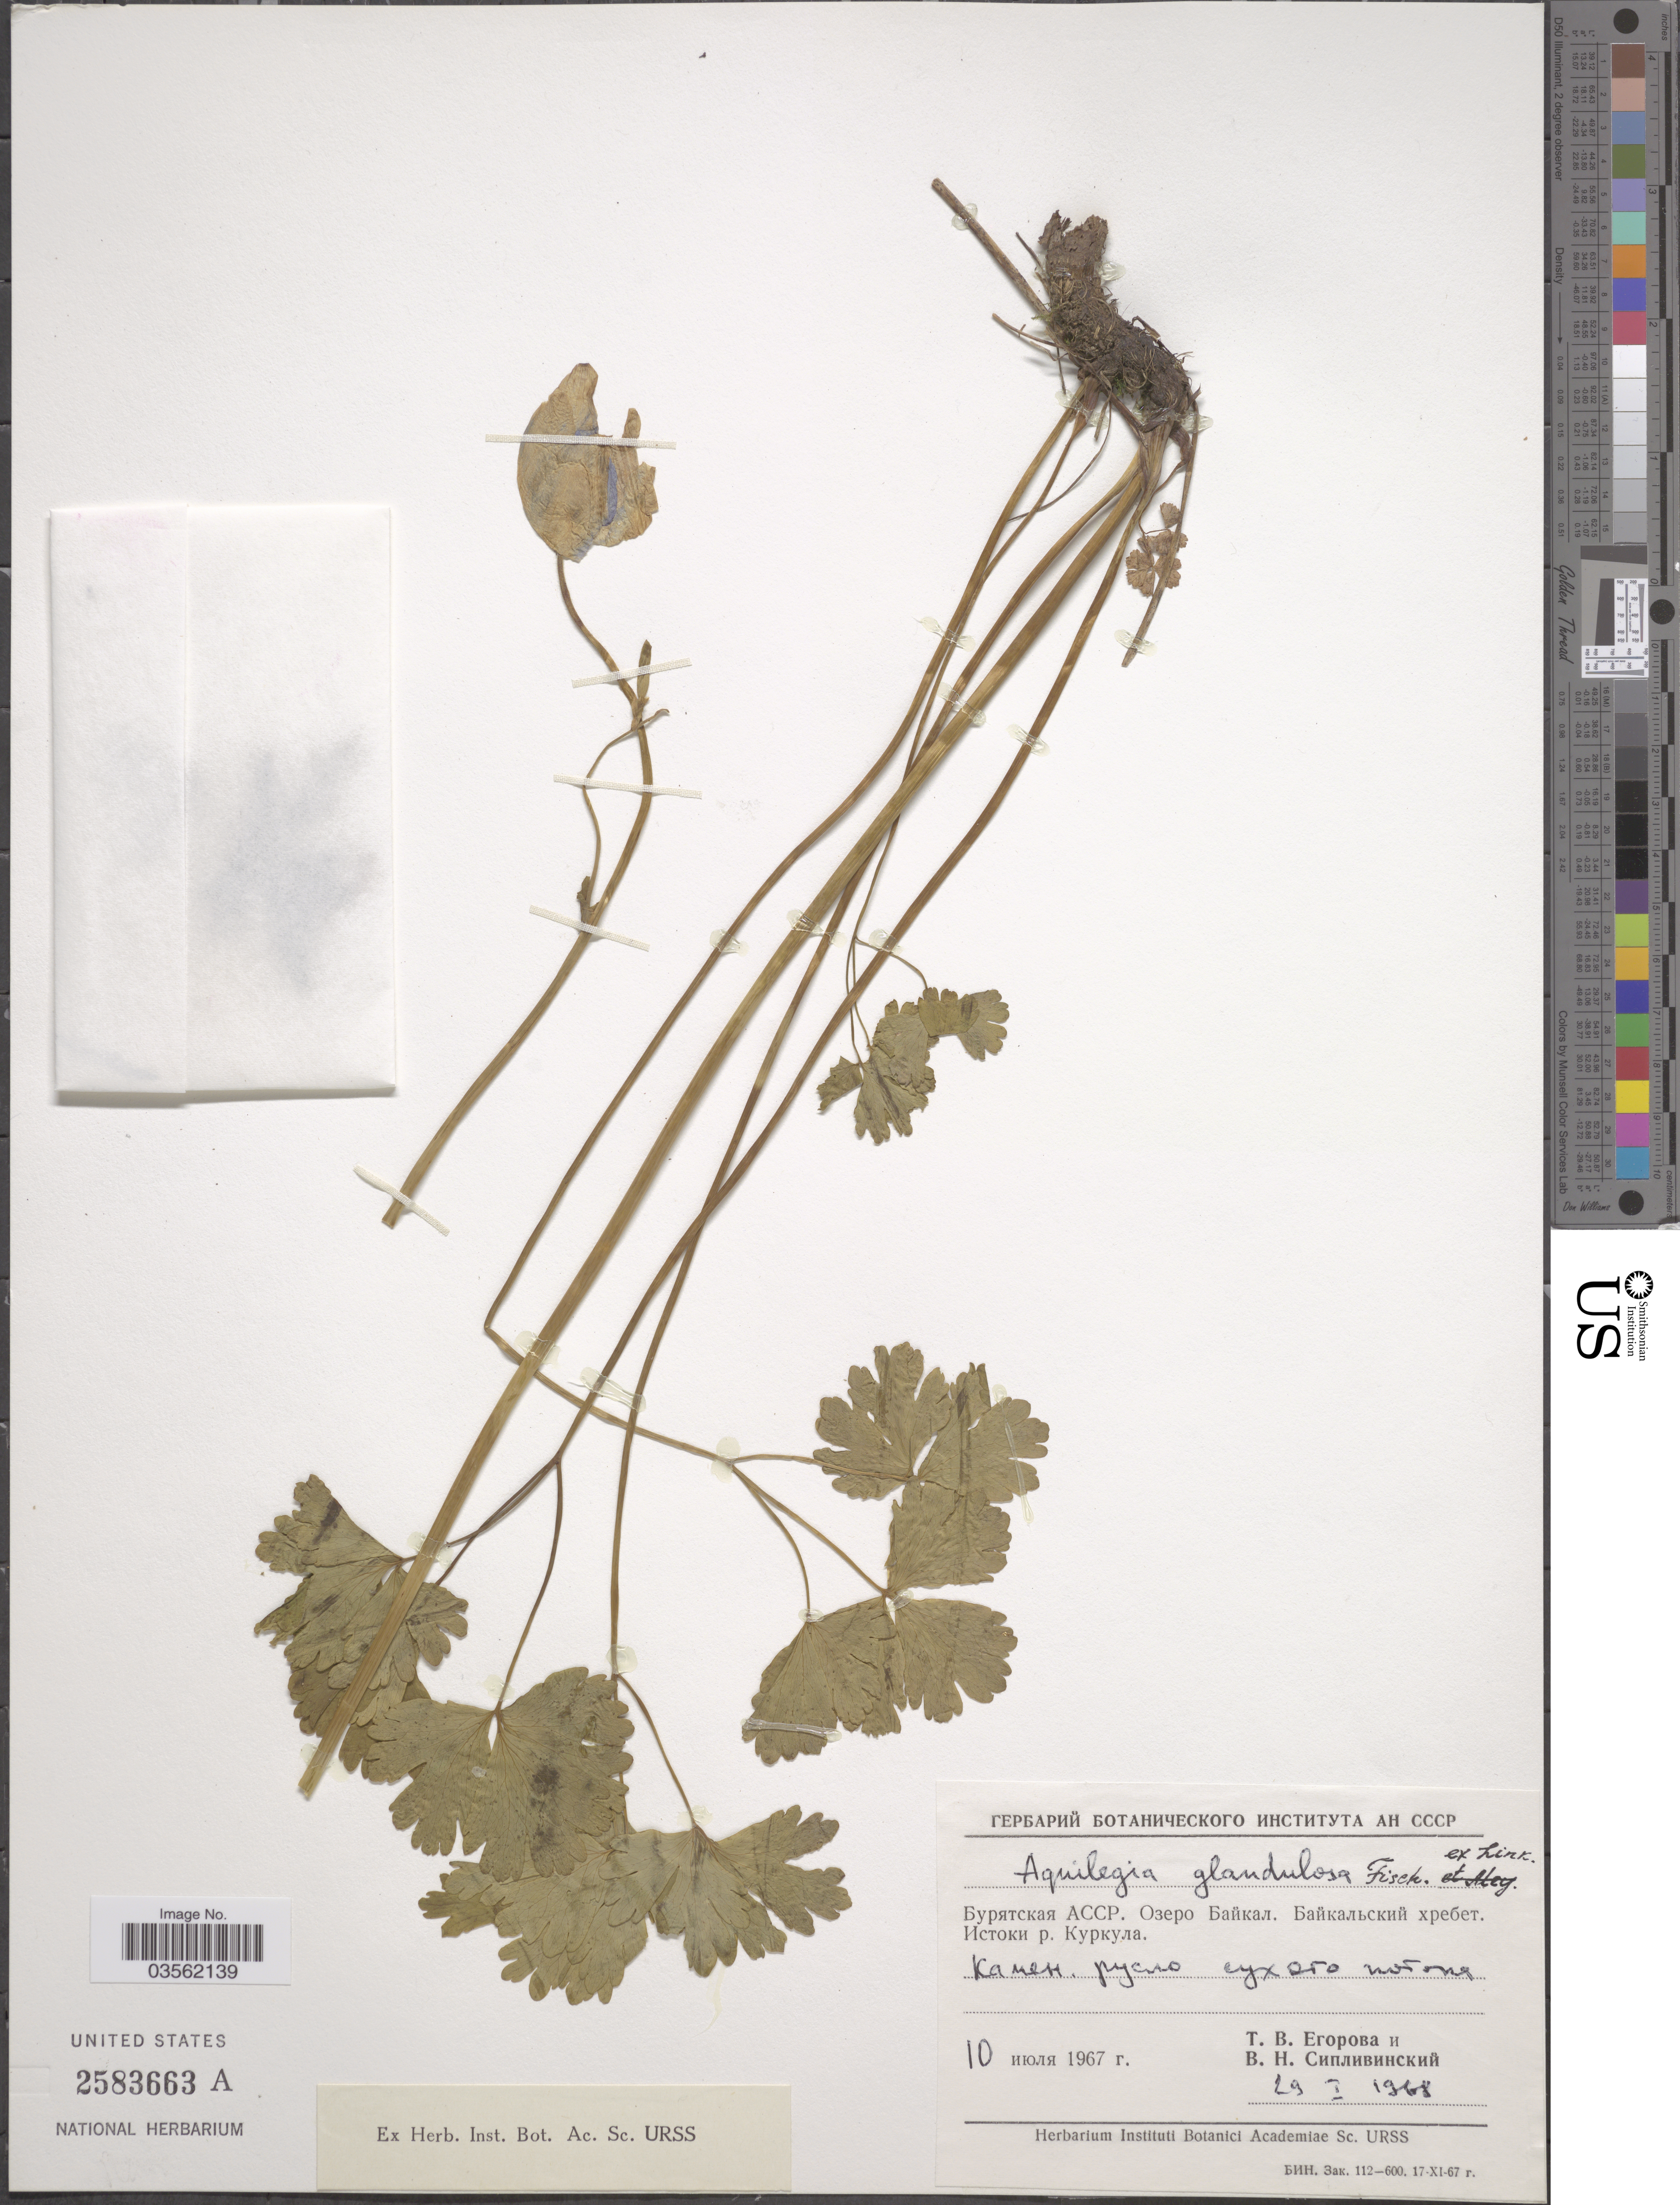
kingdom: Plantae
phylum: Tracheophyta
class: Magnoliopsida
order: Ranunculales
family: Ranunculaceae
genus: Aquilegia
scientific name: Aquilegia glandulosa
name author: Fisch. ex Link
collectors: T. V. Egorova & V. Siplivinskiy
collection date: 1968-01-29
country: Russian Federation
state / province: Buryatia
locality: Lake Baikal, the source of river Kurkula.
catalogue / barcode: US 2583663A